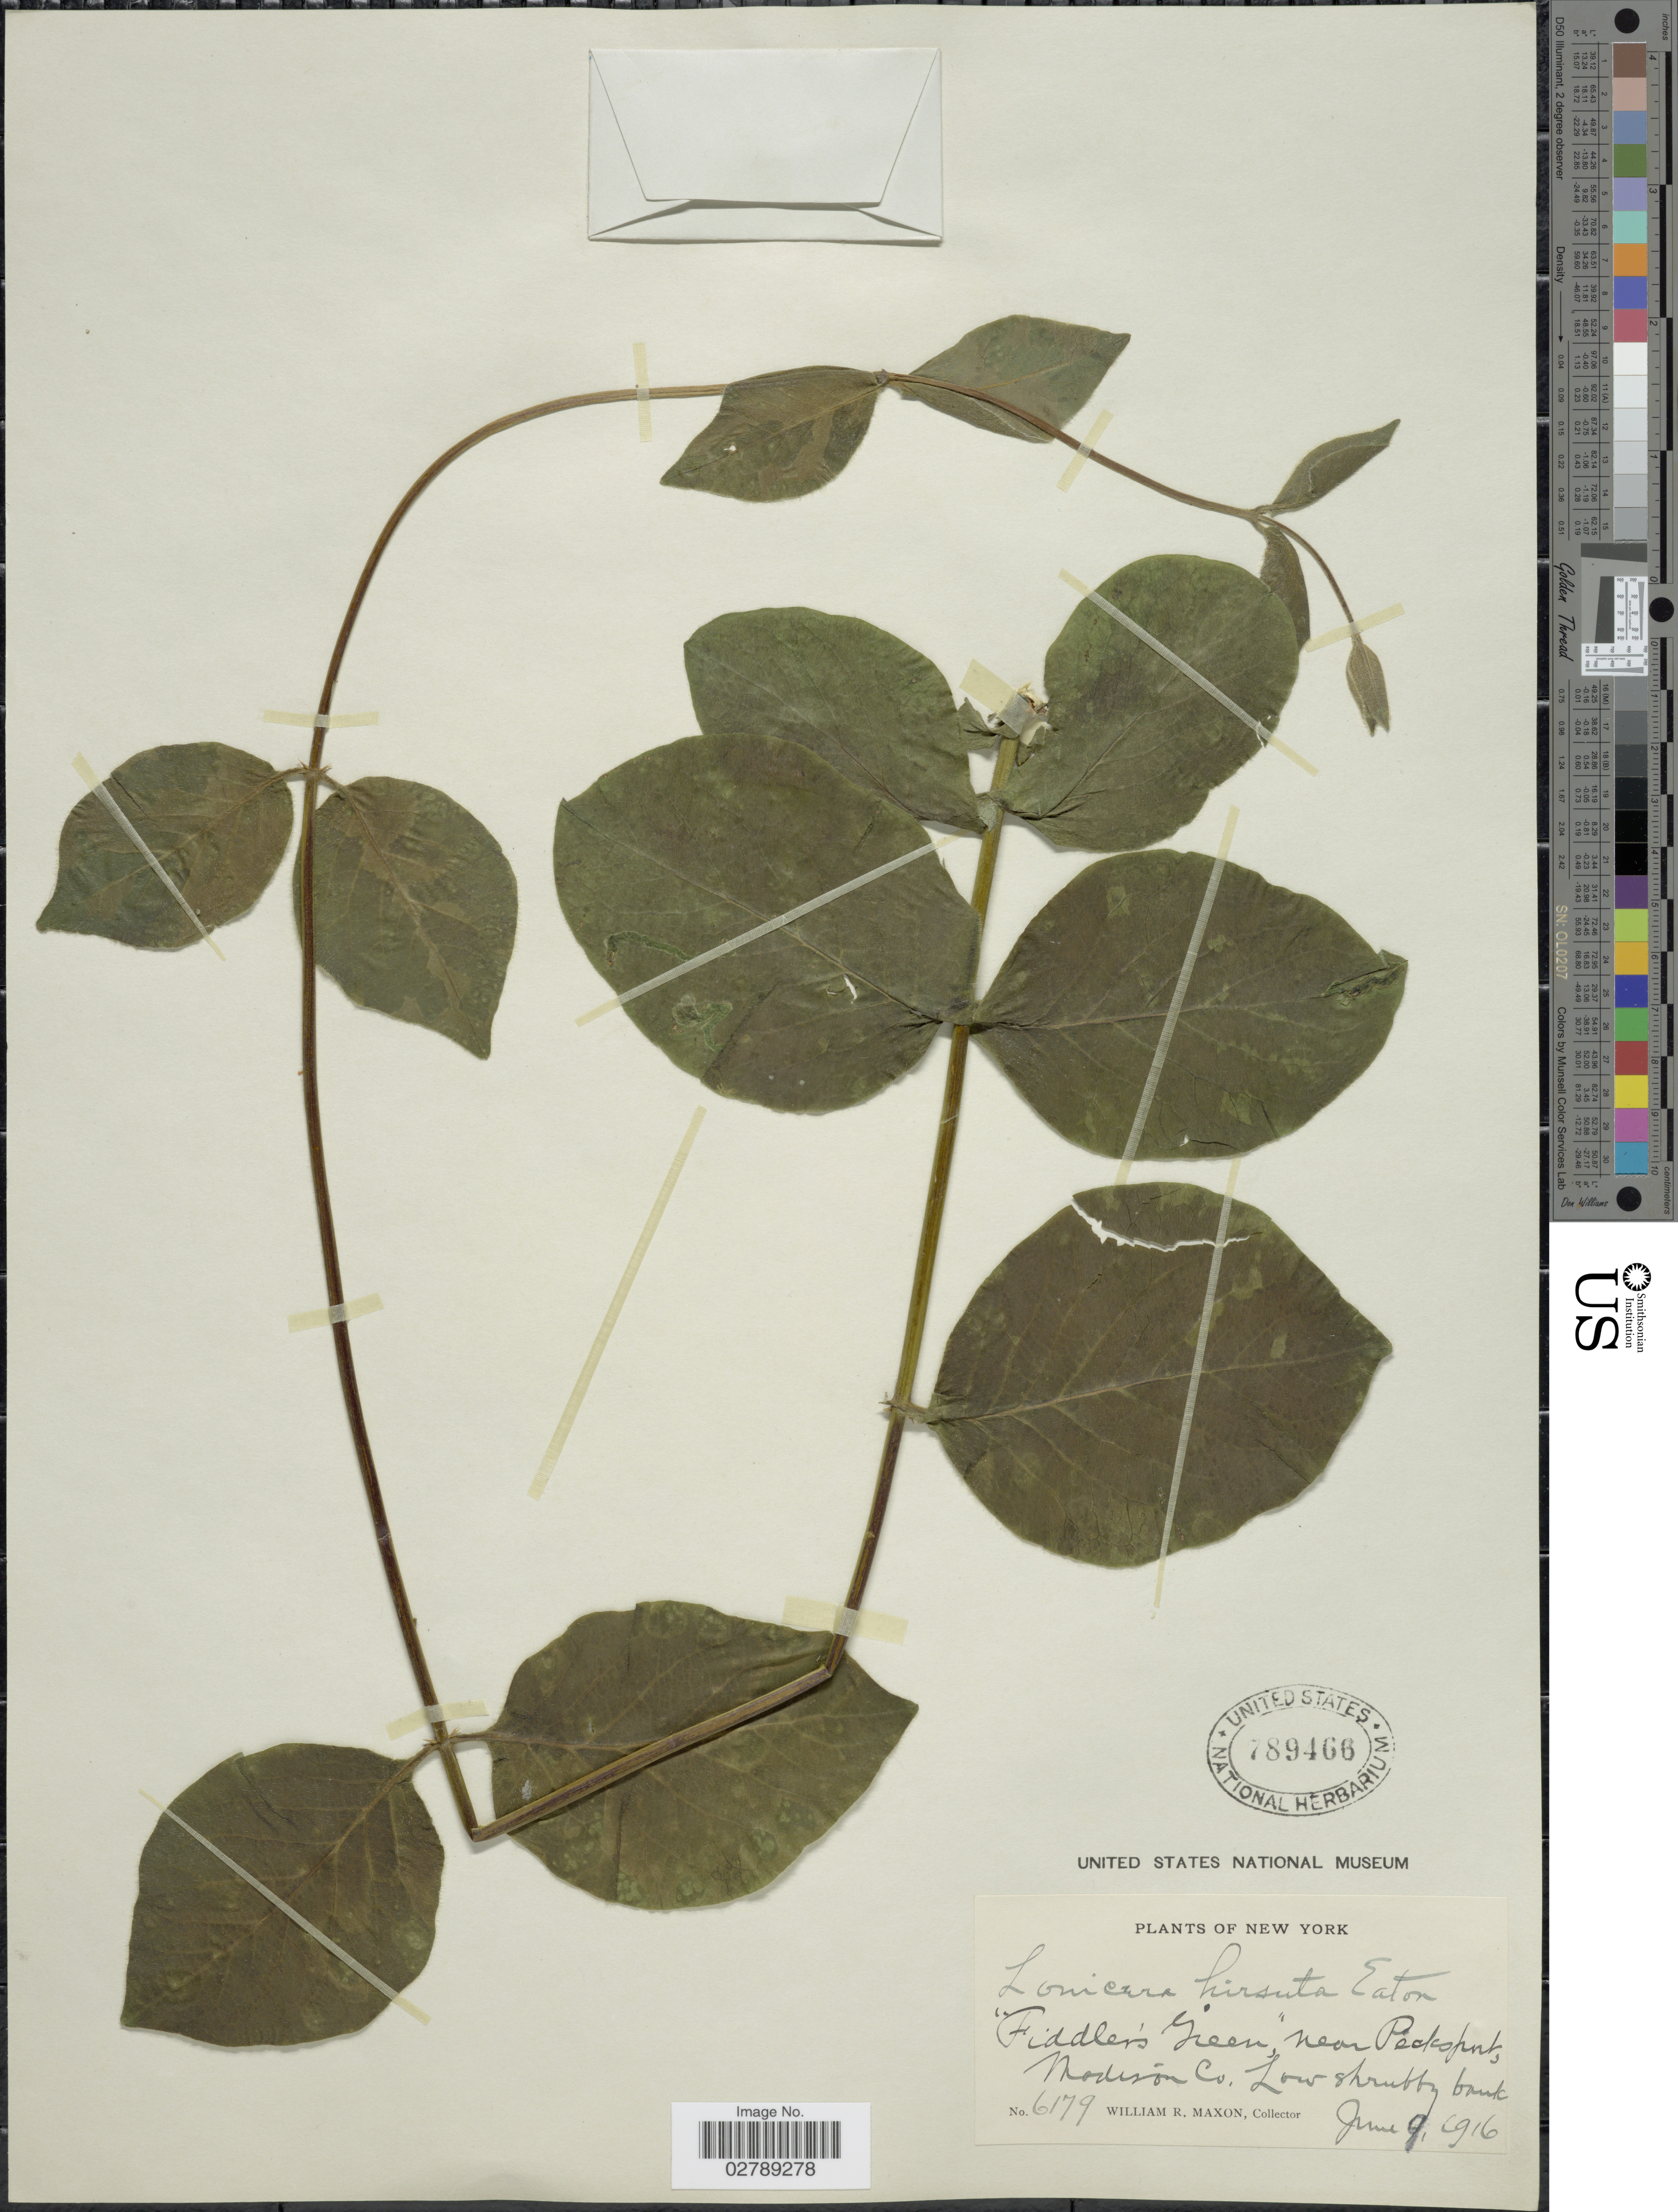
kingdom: Plantae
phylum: Tracheophyta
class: Magnoliopsida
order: Dipsacales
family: Caprifoliaceae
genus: Lonicera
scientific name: Lonicera hirsuta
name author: Eaton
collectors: W. R. Maxon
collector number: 6179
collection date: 1916-06-09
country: United States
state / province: New York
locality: Fiddler's Green, near Pecksport, Madison Co.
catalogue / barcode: US 789466